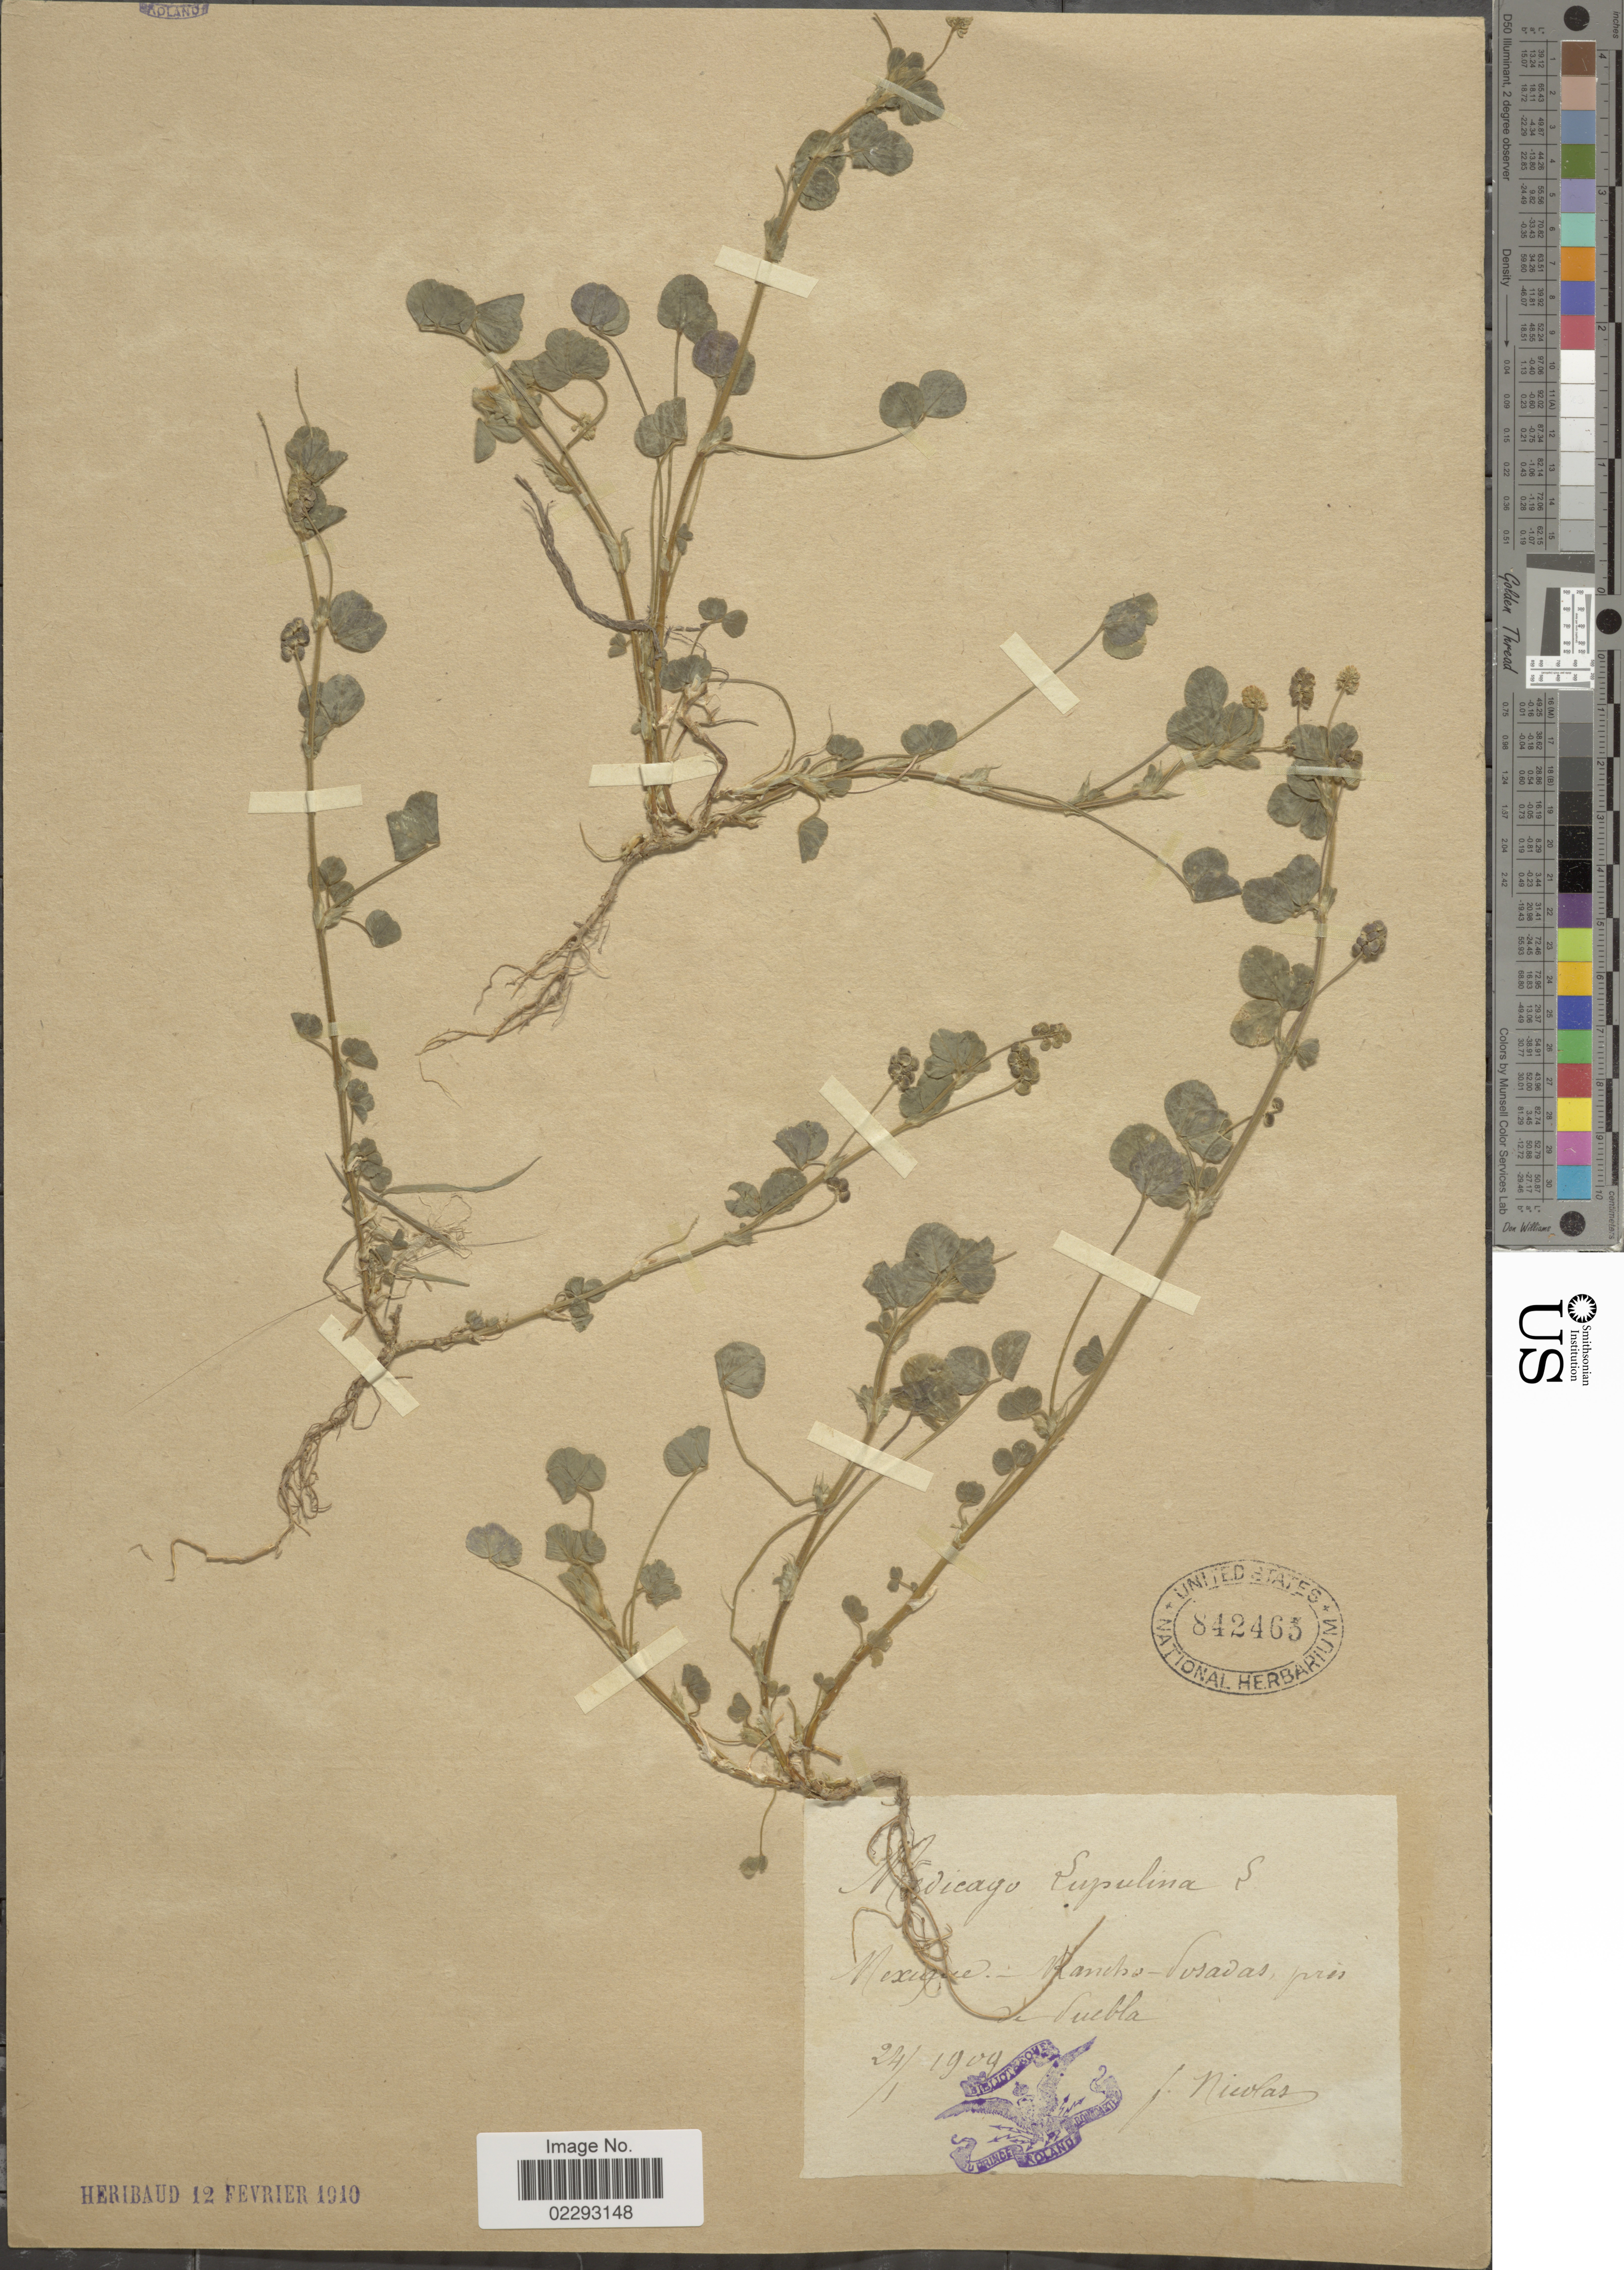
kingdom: Plantae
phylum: Tracheophyta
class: Magnoliopsida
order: Fabales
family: Fabaceae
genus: Medicago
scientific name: Medicago lupulina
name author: L.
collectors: B. Nicolas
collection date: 1909-01-24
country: Mexico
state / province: Puebla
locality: Mexique - Rancho - Posadas pres de Puebla.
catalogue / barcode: US 842463